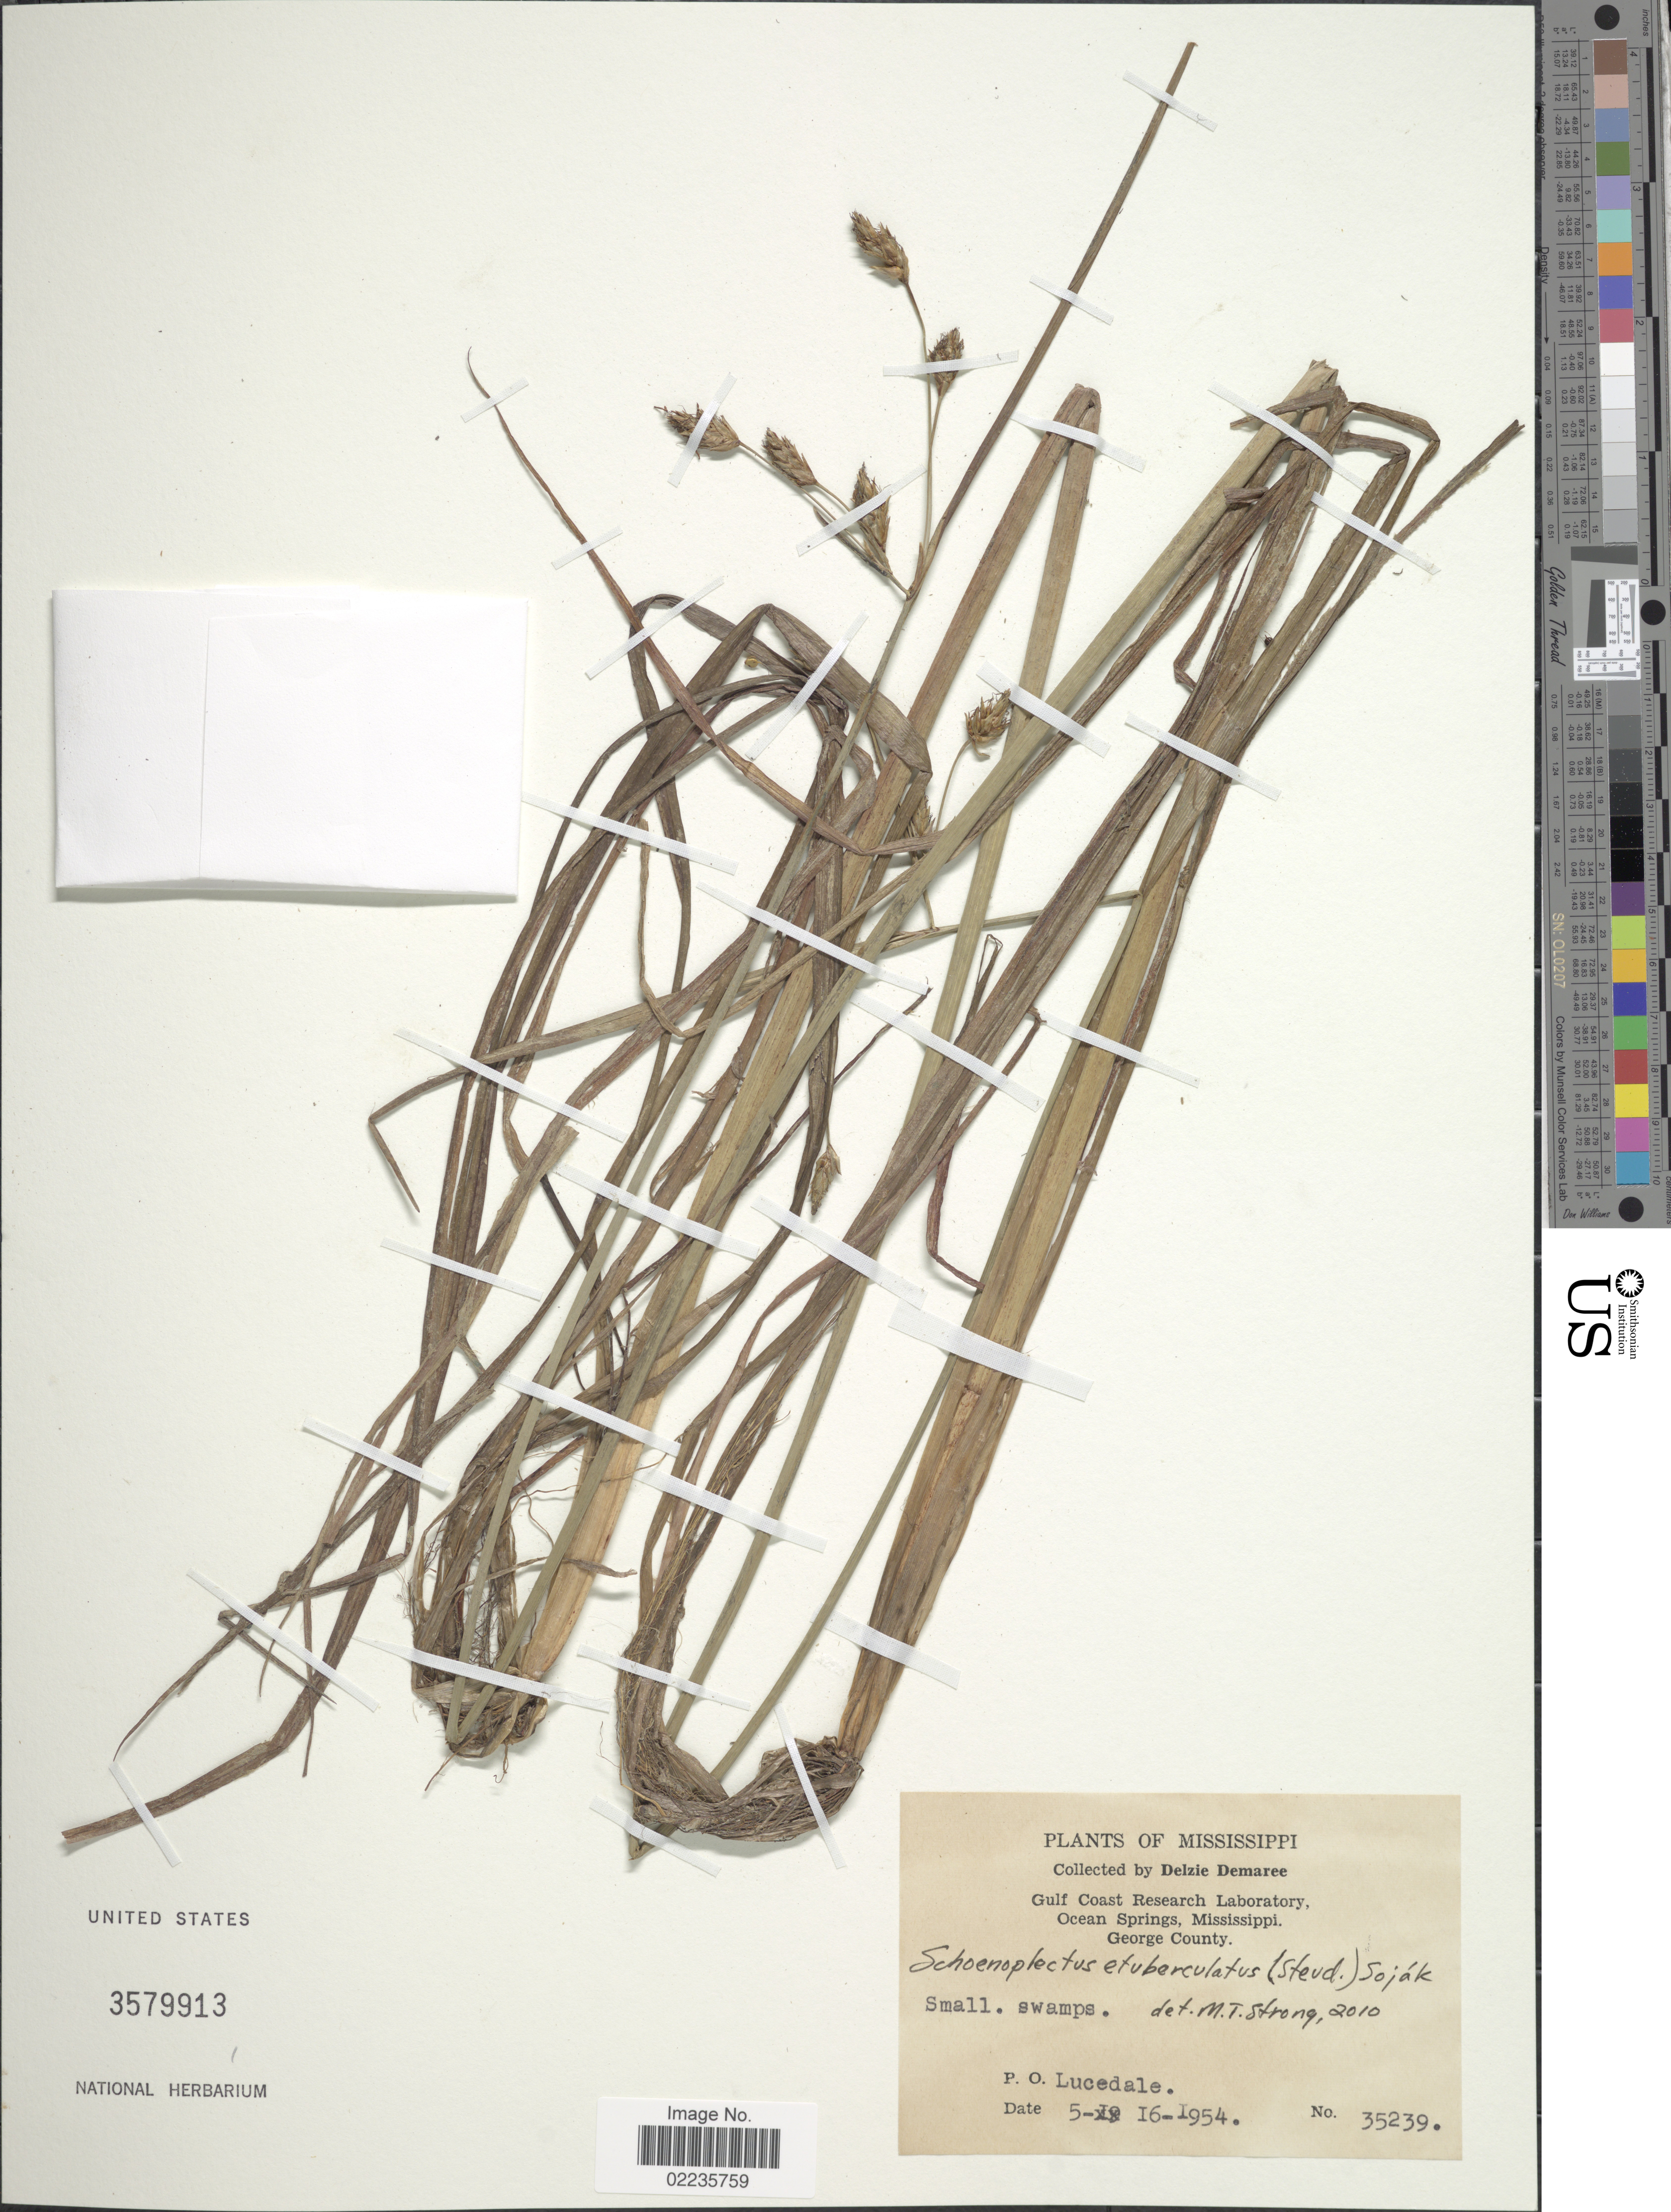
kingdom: Plantae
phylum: Tracheophyta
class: Liliopsida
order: Poales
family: Cyperaceae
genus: Schoenoplectus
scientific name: Schoenoplectus etuberculatus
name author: (Steud.) Soják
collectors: D. Demaree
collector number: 35239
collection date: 1954-05-16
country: United States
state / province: Mississippi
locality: Ocean Springs, George County. Small. swamps. P.O. Lucedale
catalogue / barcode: US 3579913